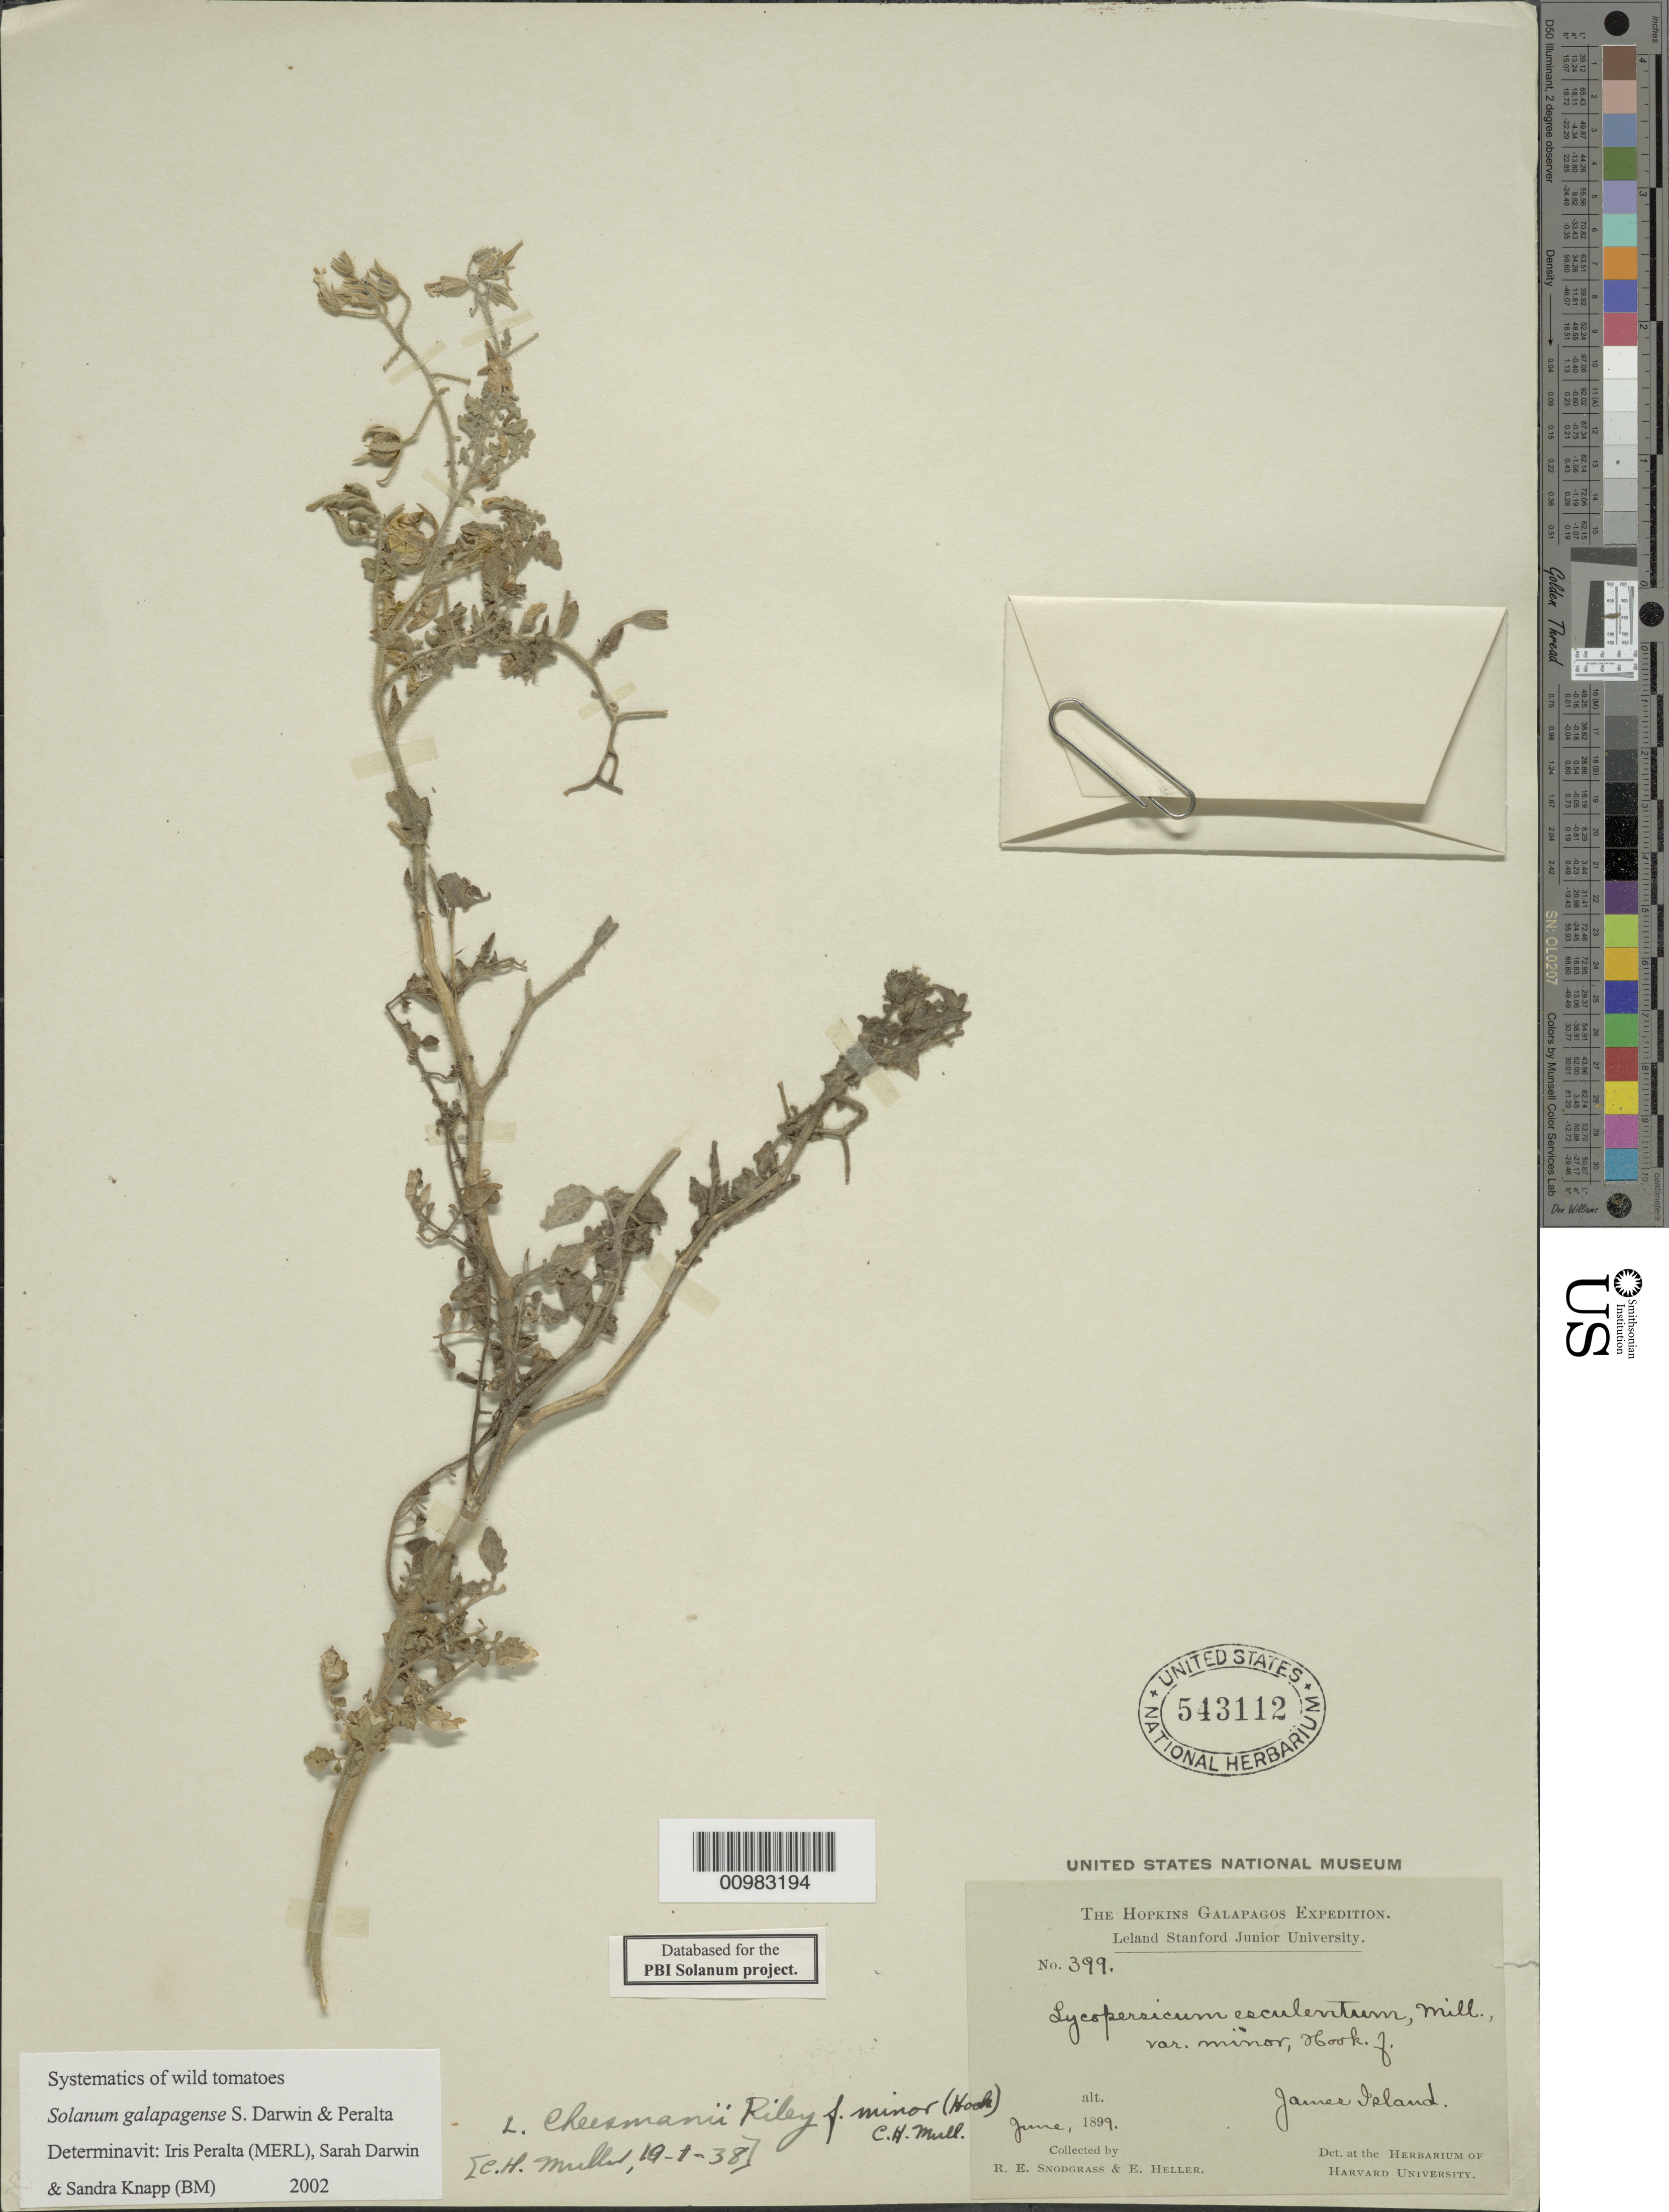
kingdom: Plantae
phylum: Tracheophyta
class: Magnoliopsida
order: Solanales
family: Solanaceae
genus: Solanum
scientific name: Solanum galapagense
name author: S.C.Darwin & Peralta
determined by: Peralta, Iris E.; Knapp, S. D.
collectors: R. E. Snodgrass & E. Heller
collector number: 399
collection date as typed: Jun 1899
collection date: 1899-06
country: Ecuador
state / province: Colón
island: Santiago [James, San Salvador]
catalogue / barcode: US 543112